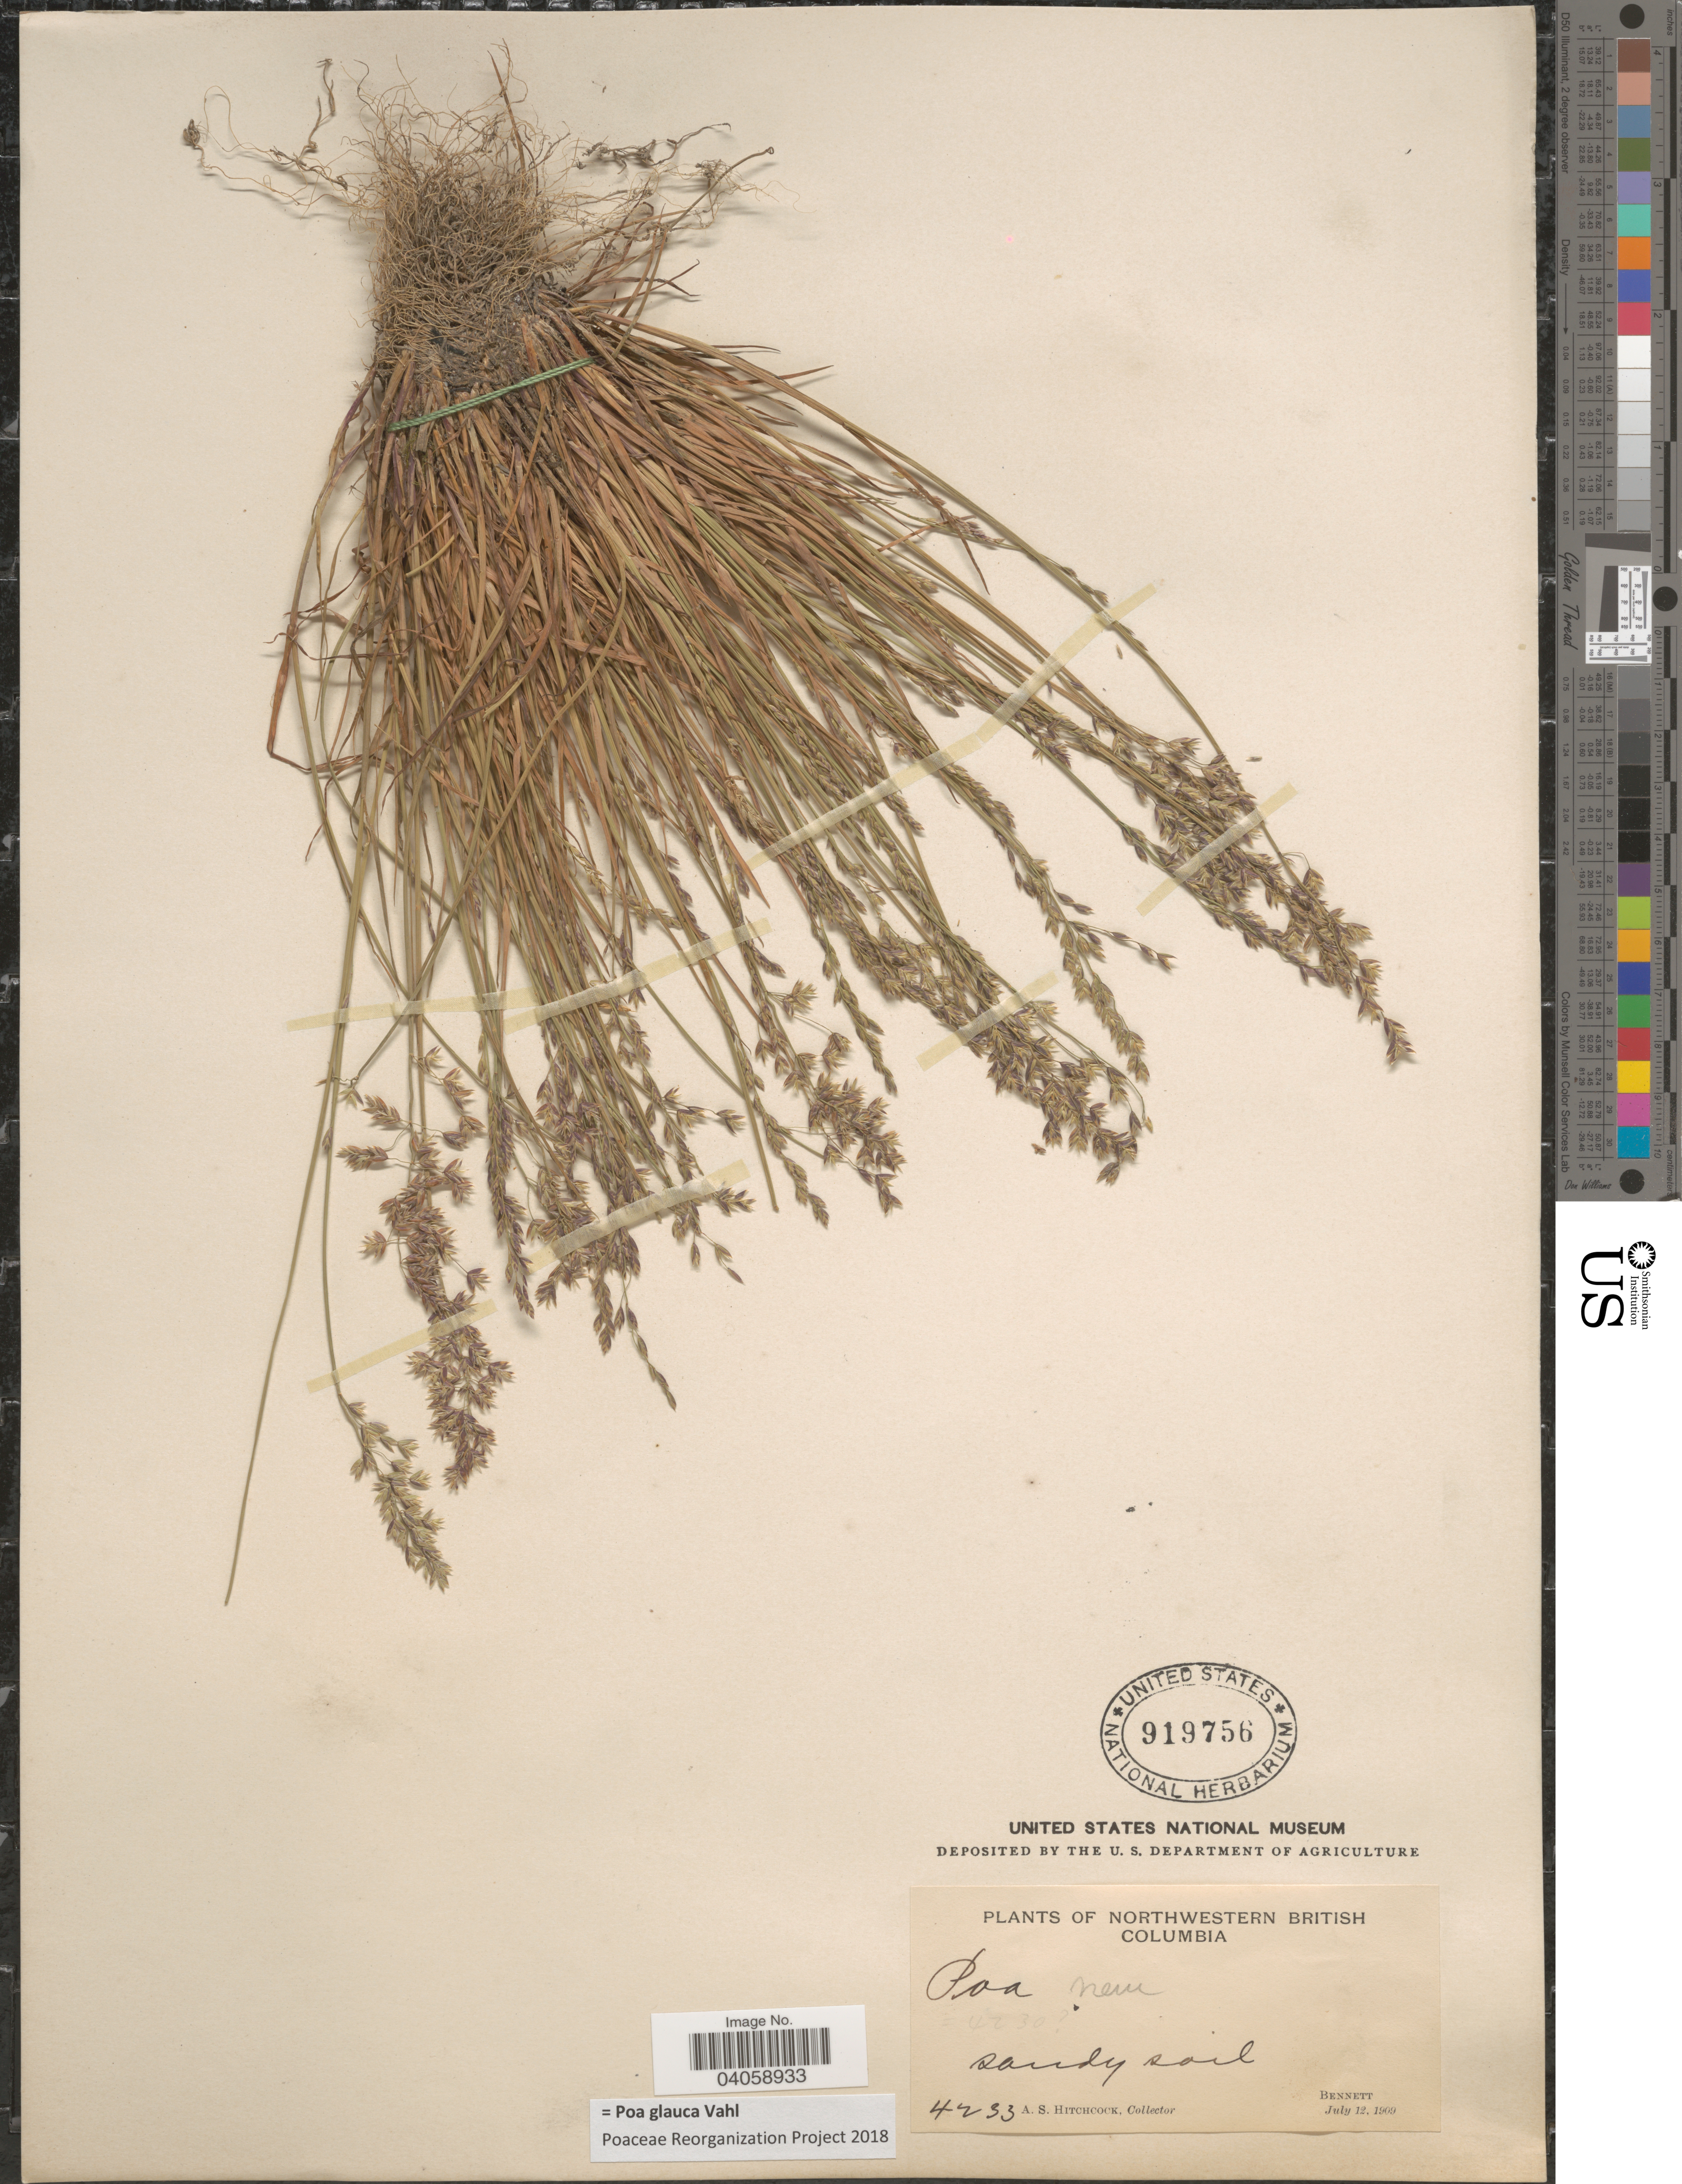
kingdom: Plantae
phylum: Tracheophyta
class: Liliopsida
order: Poales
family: Poaceae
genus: Poa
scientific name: Poa glauca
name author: Vahl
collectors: A. S. Hitchcock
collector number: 4233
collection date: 1909-07-12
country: Canada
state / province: British Columbia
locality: Northwestern British Columbia. Bennett.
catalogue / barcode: US 919756